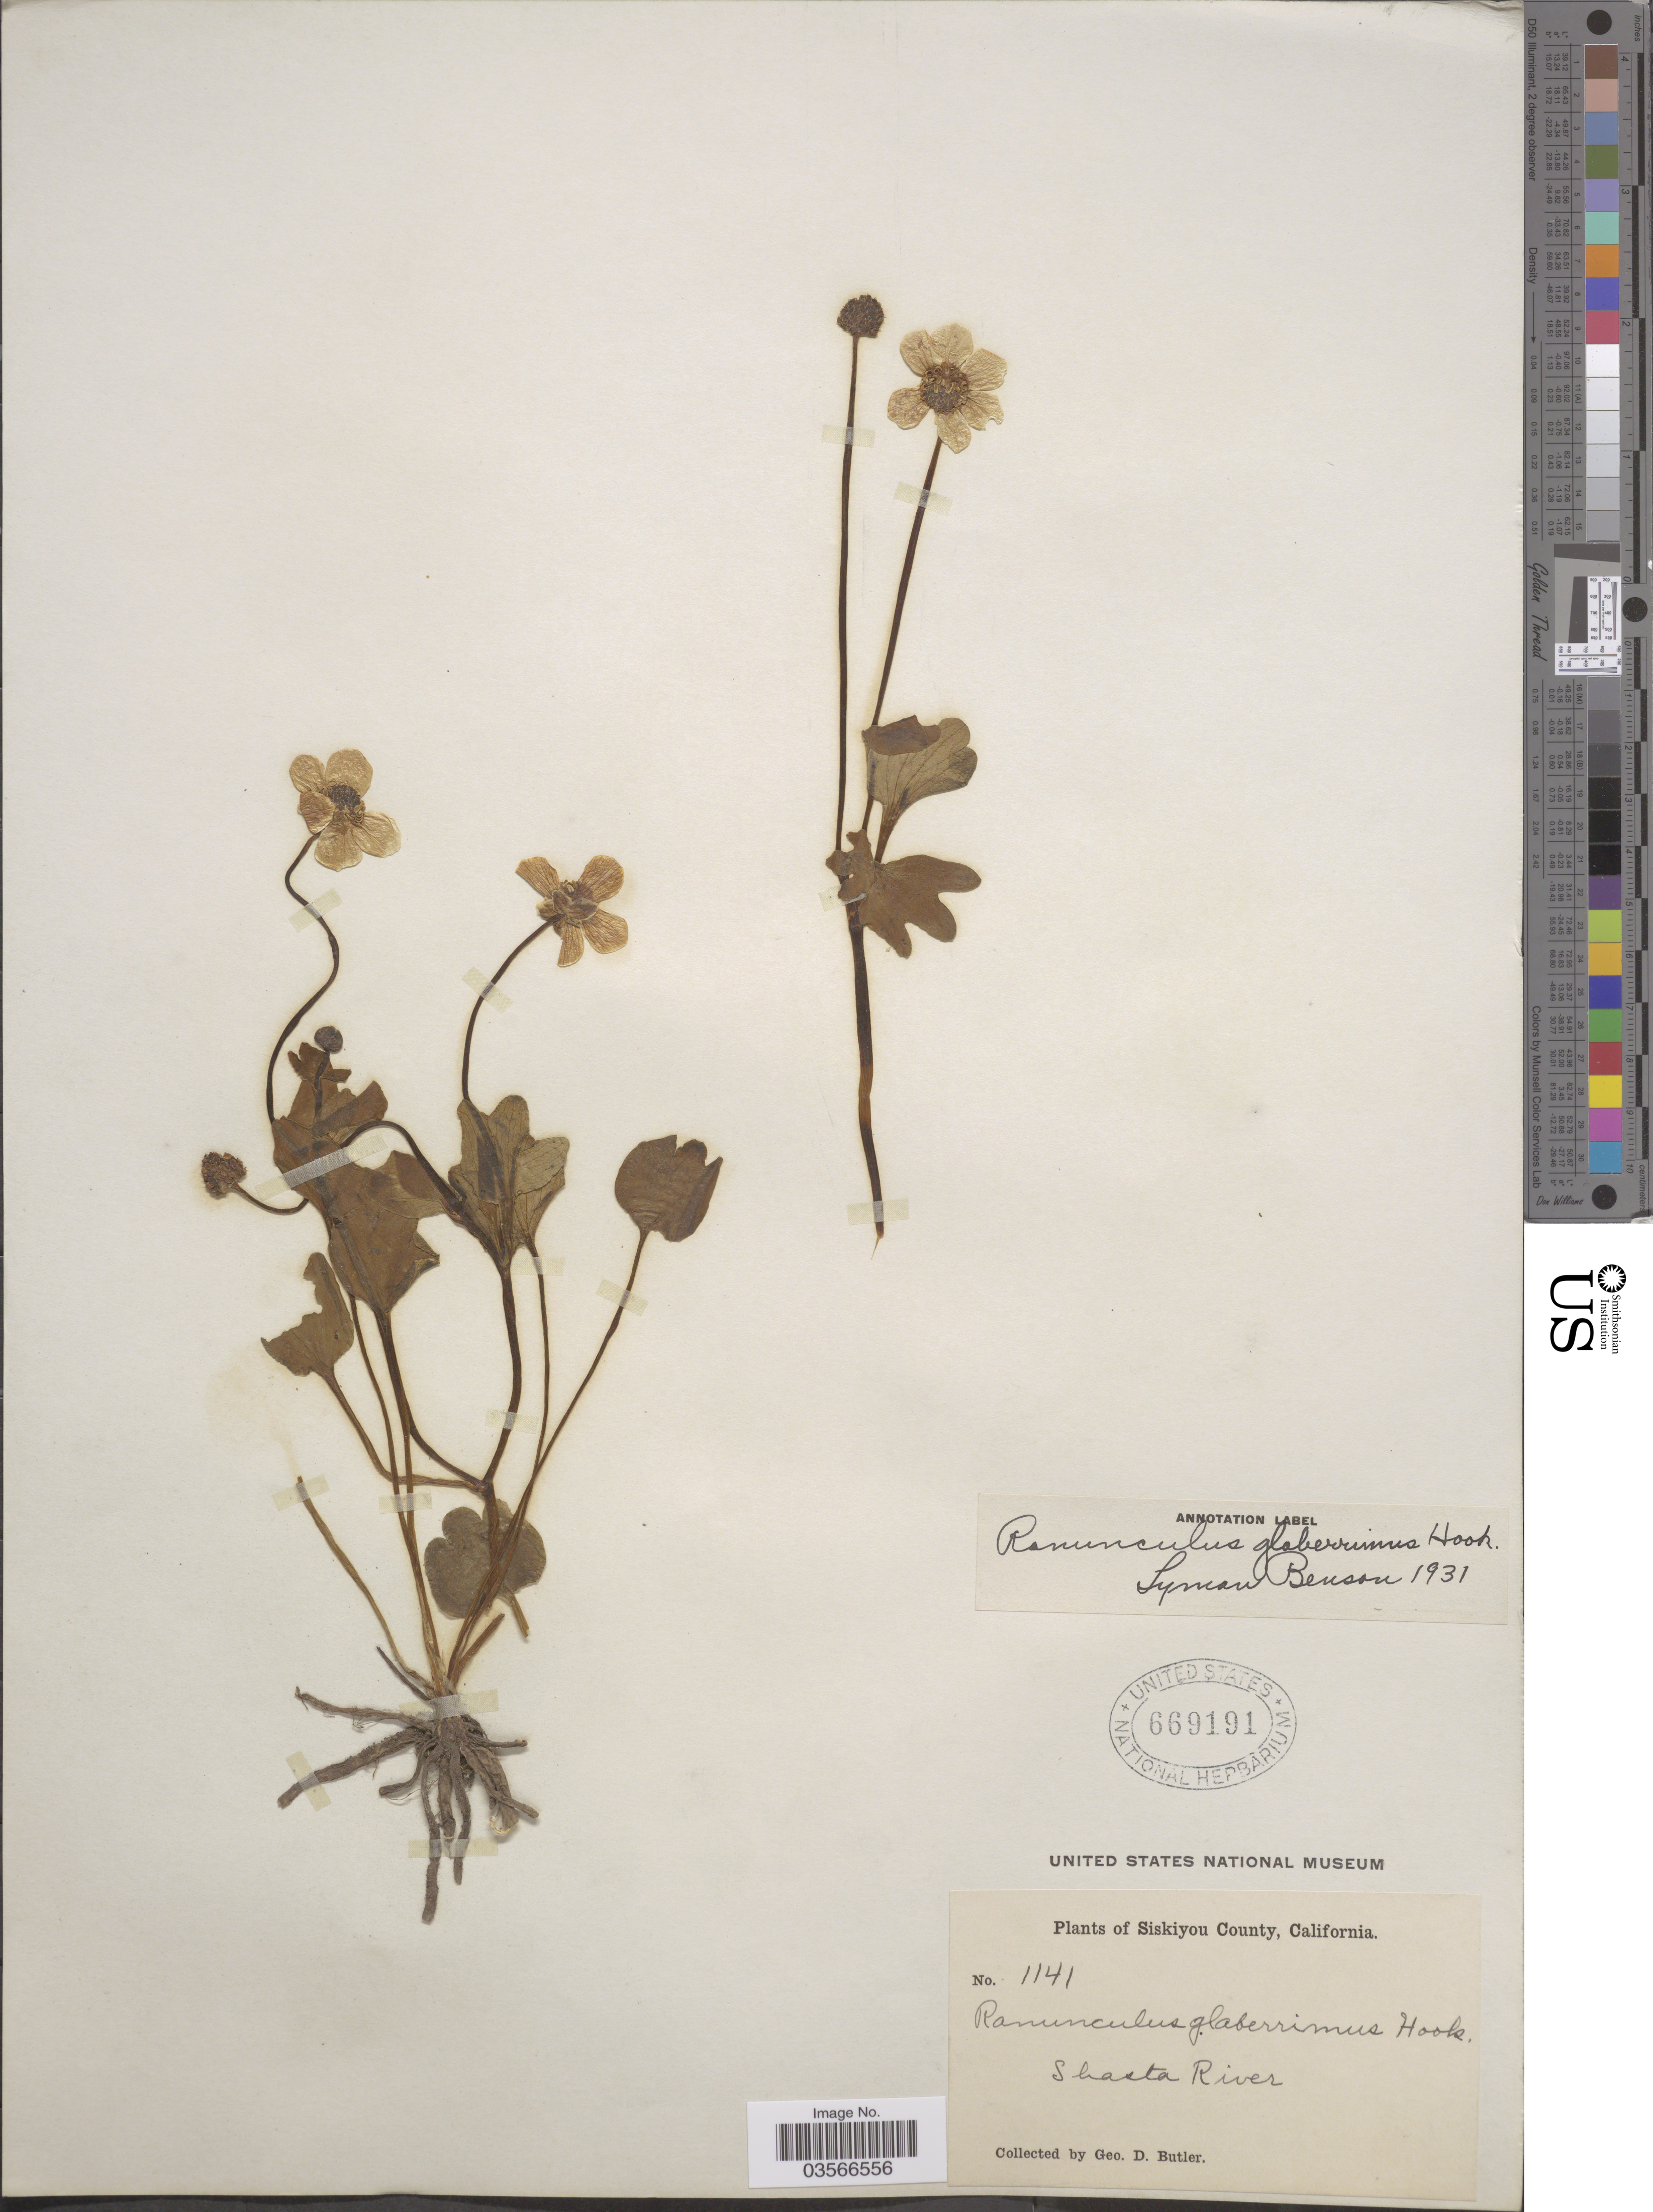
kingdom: Plantae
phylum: Tracheophyta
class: Magnoliopsida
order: Ranunculales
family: Ranunculaceae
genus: Ranunculus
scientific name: Ranunculus glaberrimus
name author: Hook.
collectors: G. D. Butler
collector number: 1141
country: United States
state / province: California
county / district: Siskiyou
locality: Siskiyou County. Shasta River.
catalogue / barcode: US 669191